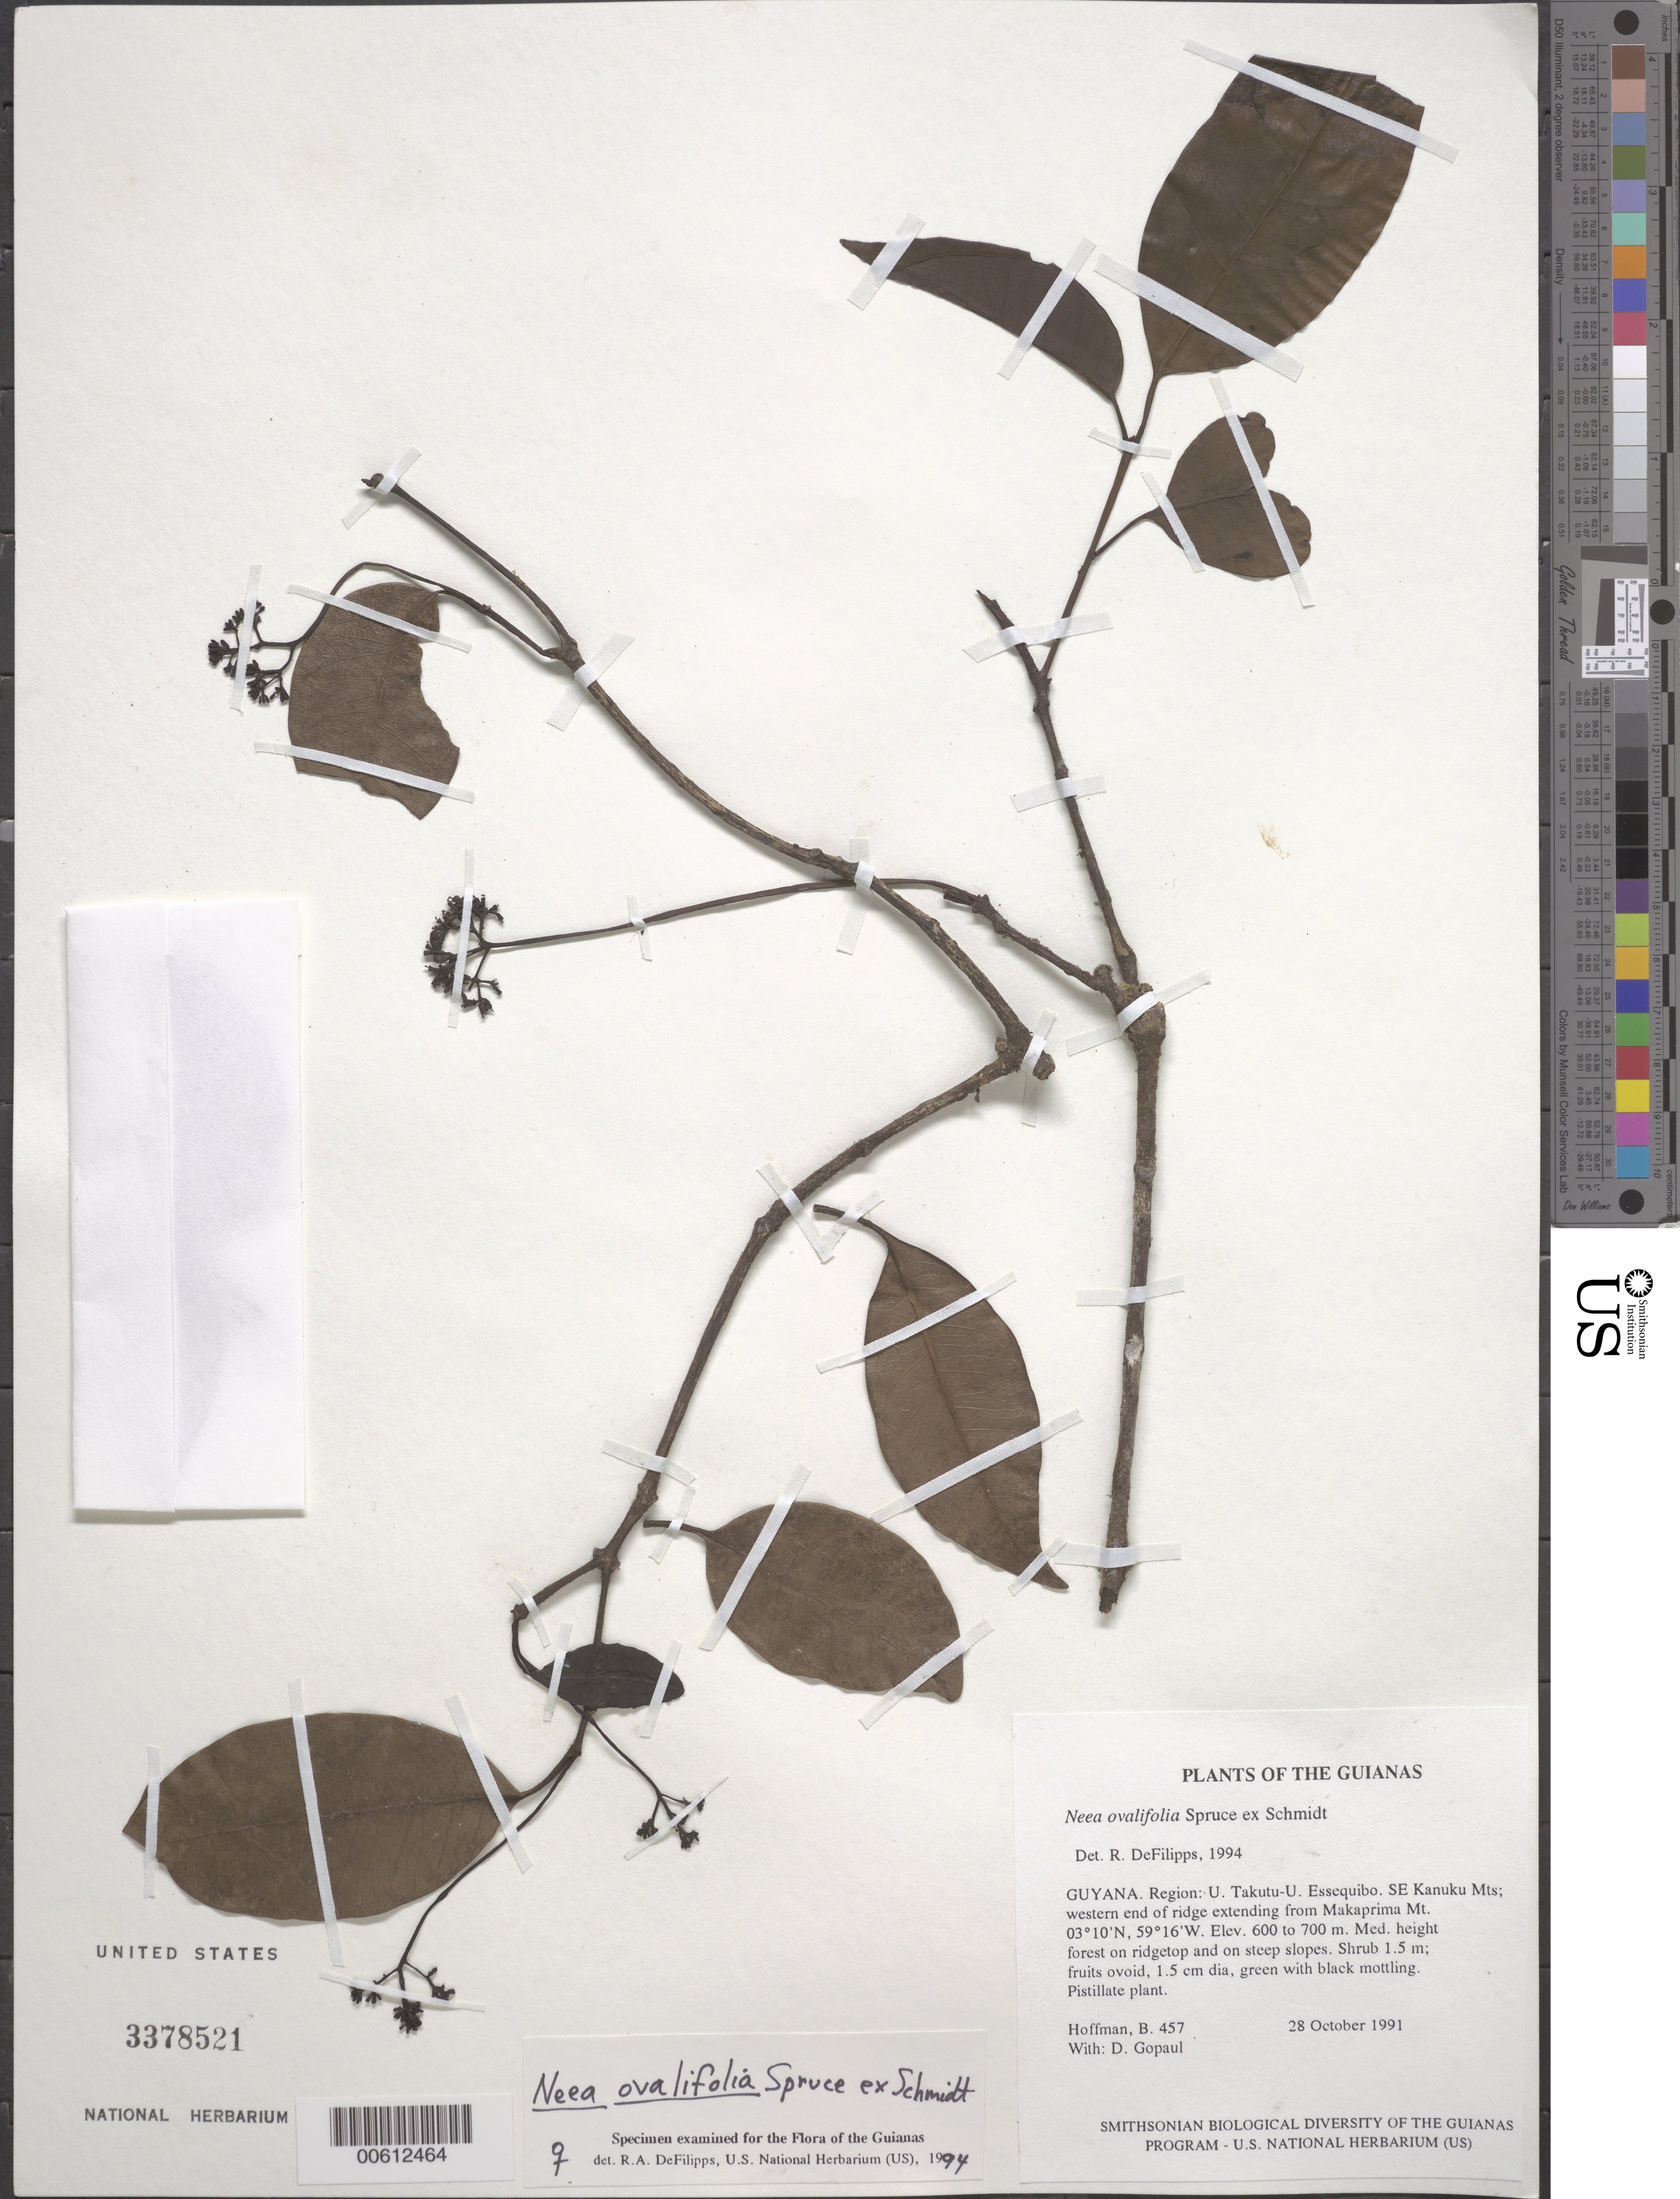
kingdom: Plantae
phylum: Tracheophyta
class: Magnoliopsida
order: Caryophyllales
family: Nyctaginaceae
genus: Neea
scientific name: Neea ovalifolia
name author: Spruce ex J.A. Schmidt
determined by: DeFilipps, R. A.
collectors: B. Hoffman & D. Gopaul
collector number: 457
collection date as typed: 28 October 1991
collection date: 1991-10-28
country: Guyana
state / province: U. Takutu-U. Essequibo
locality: SE Kanuku Mts; western end of ridge extending from Makaparima Mountain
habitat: Med. height forest on ridgetop and on steep slopes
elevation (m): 600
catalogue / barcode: US 3378521